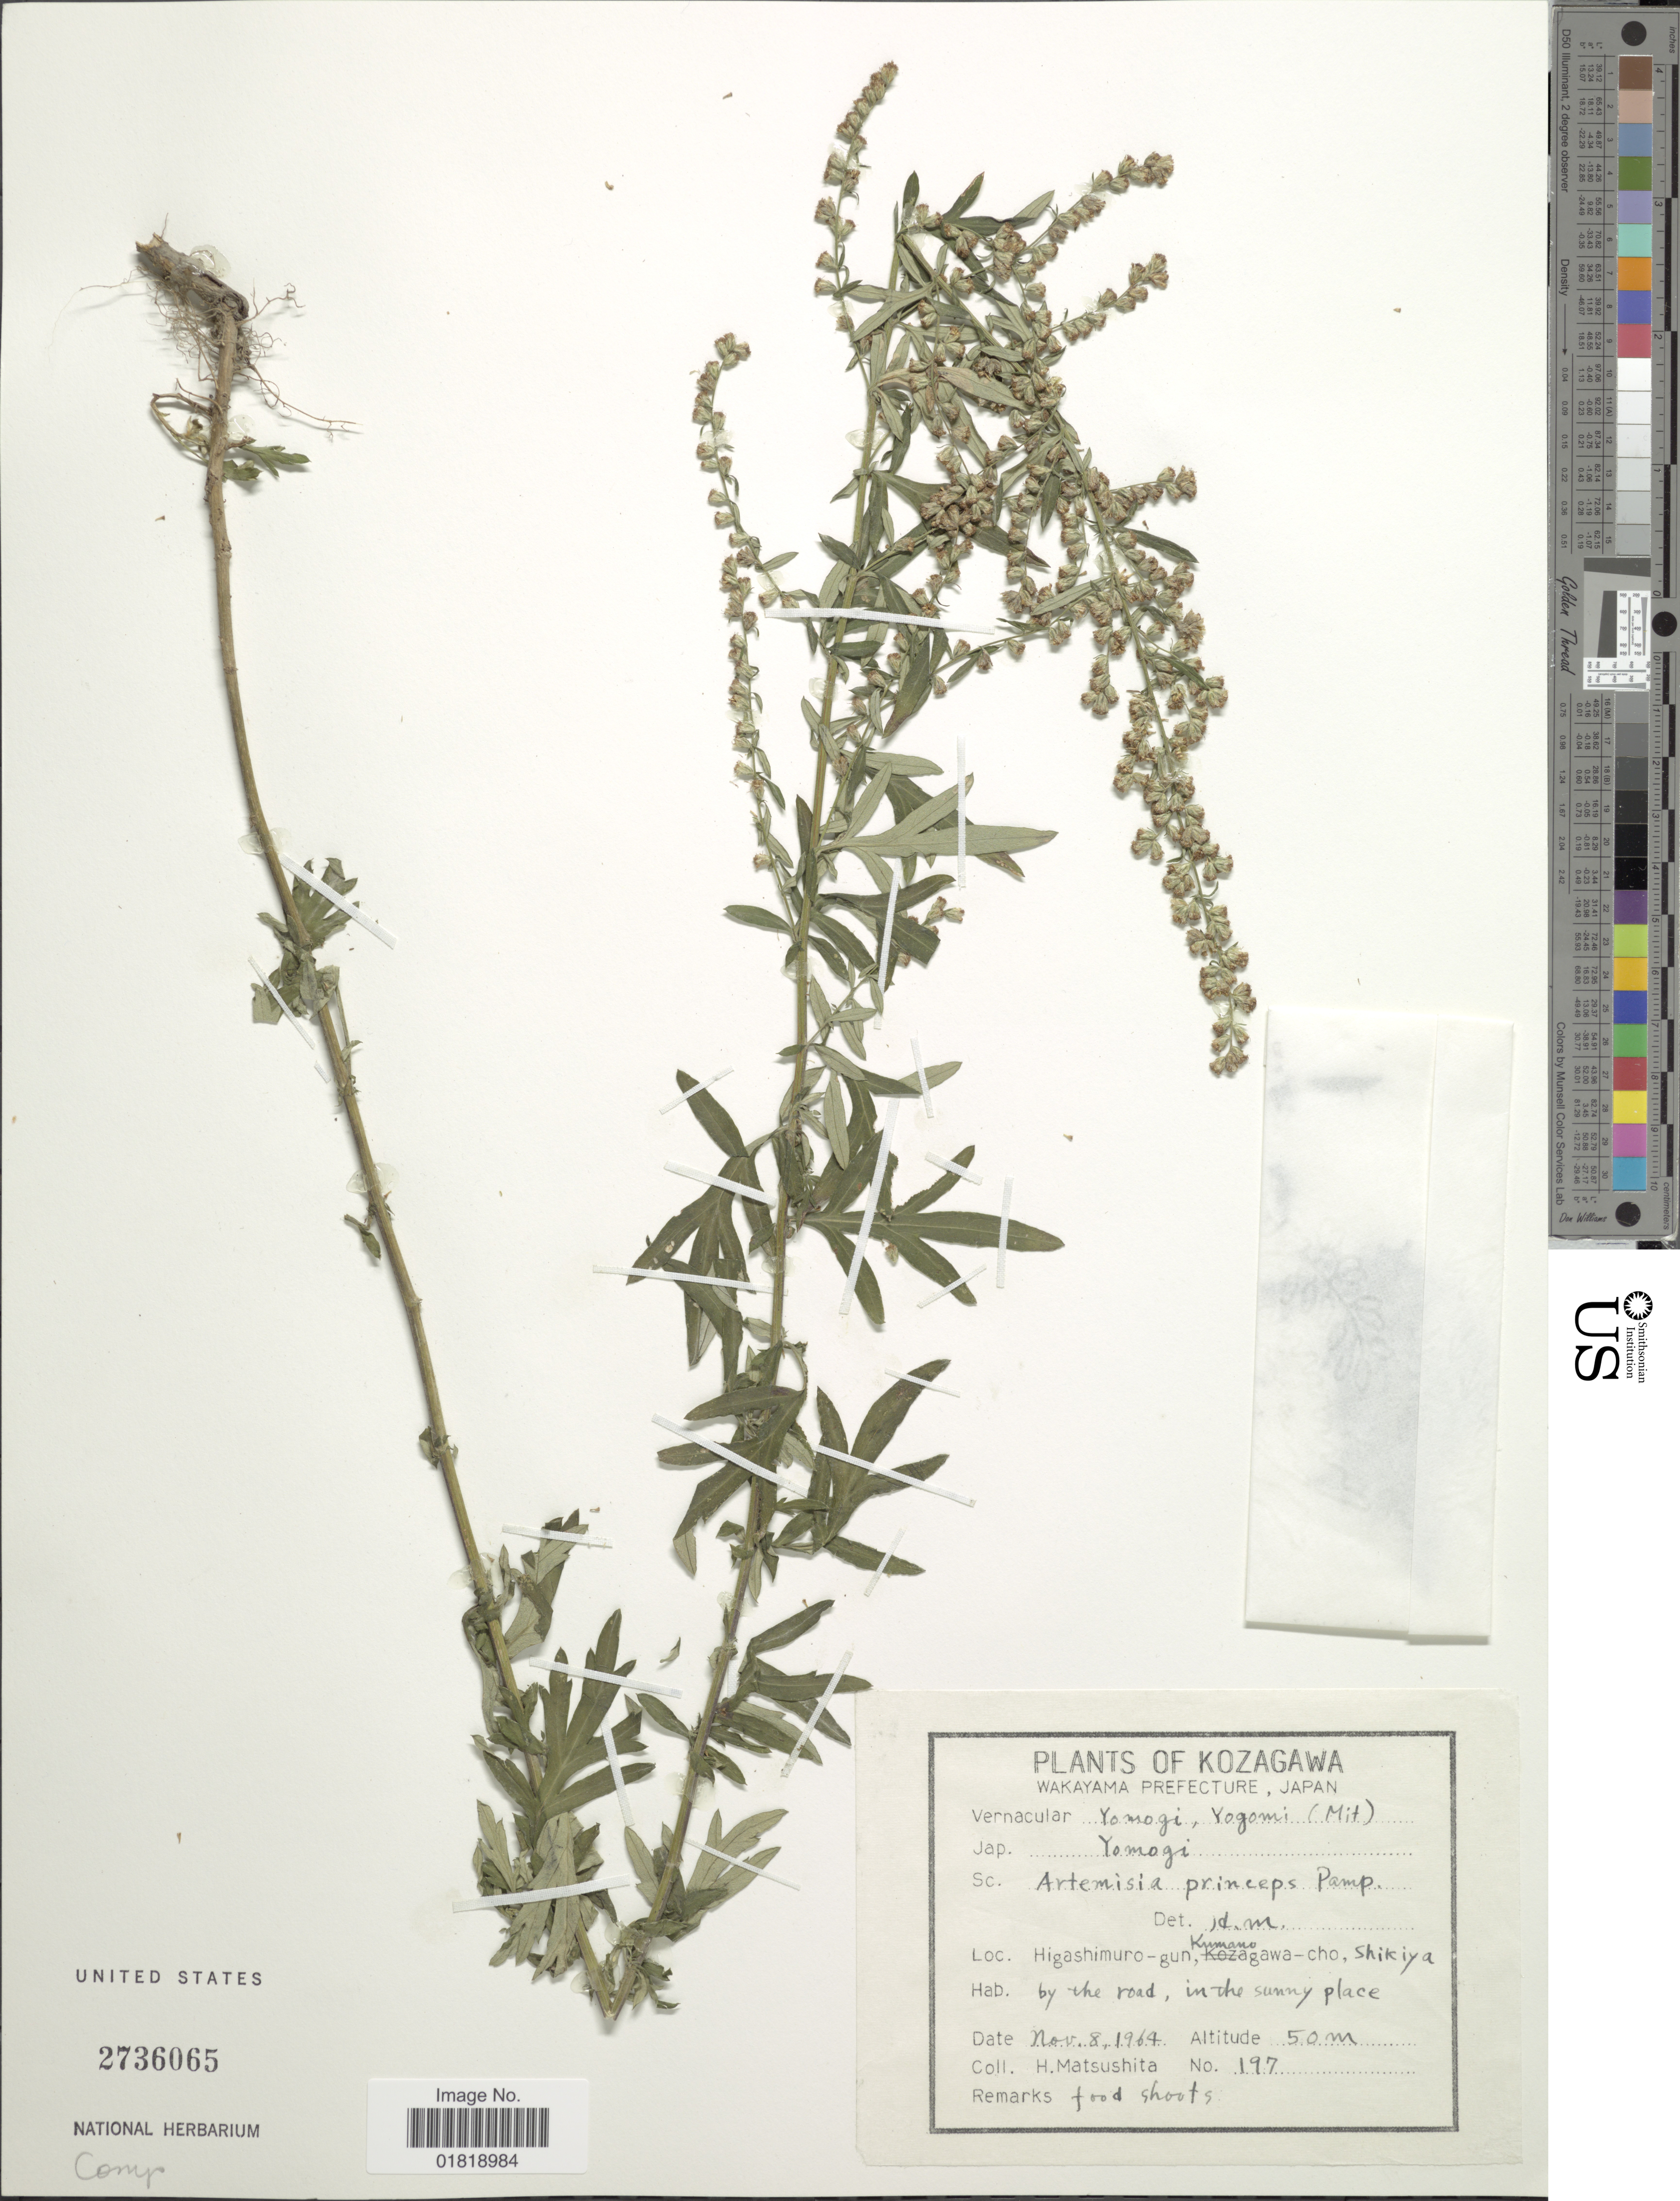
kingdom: Plantae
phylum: Tracheophyta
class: Magnoliopsida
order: Asterales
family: Asteraceae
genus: Artemisia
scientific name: Artemisia princeps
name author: Pamp.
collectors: H. Matsushita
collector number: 197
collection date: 1964-11-08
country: Japan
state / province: Wakayama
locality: Kozagawa, Wakayam Prefecture, Higashimuro-gun, Kumanogawa-cho, shikiya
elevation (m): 50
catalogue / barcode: US 2736065